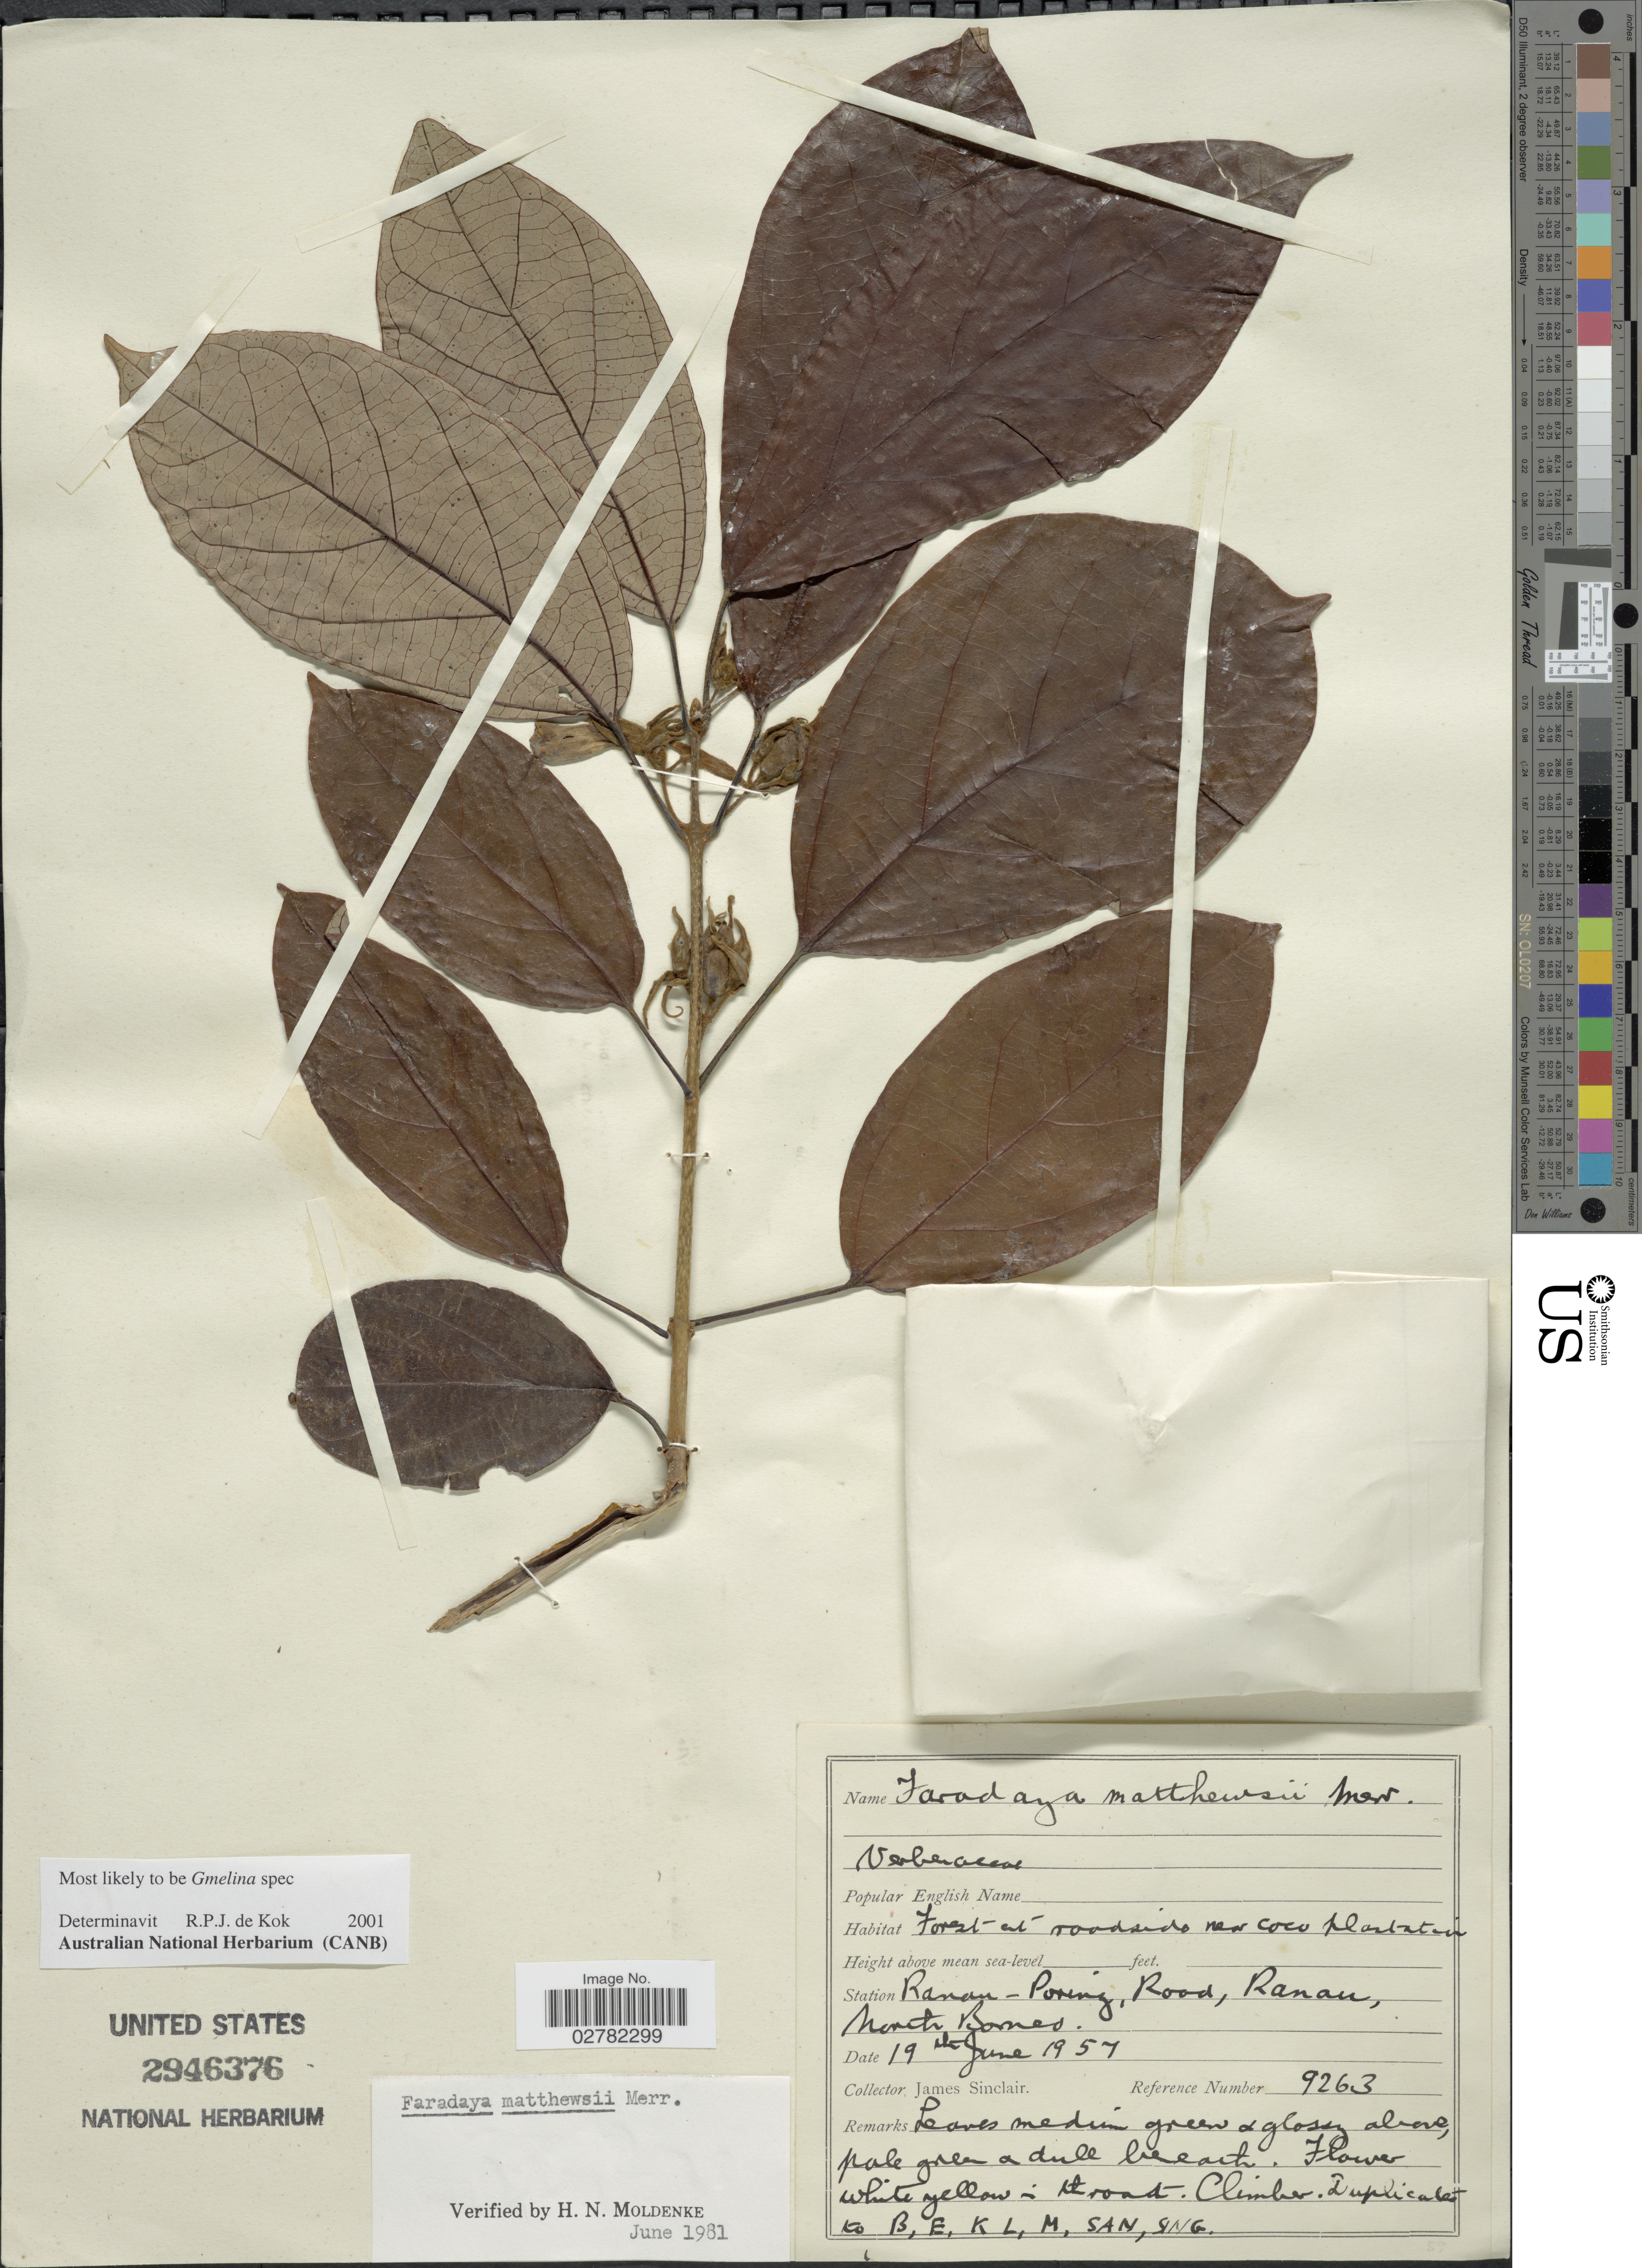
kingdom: Plantae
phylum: Tracheophyta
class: Magnoliopsida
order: Lamiales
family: Lamiaceae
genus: Gmelina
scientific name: Gmelina sp.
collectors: J. Sinclair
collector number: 9263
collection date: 1954-06-19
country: Malaysia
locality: Forest at roadside near coco plantation. Station Ranau-Poreng, Road, Ranau, North Borneo.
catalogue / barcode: US 2946376